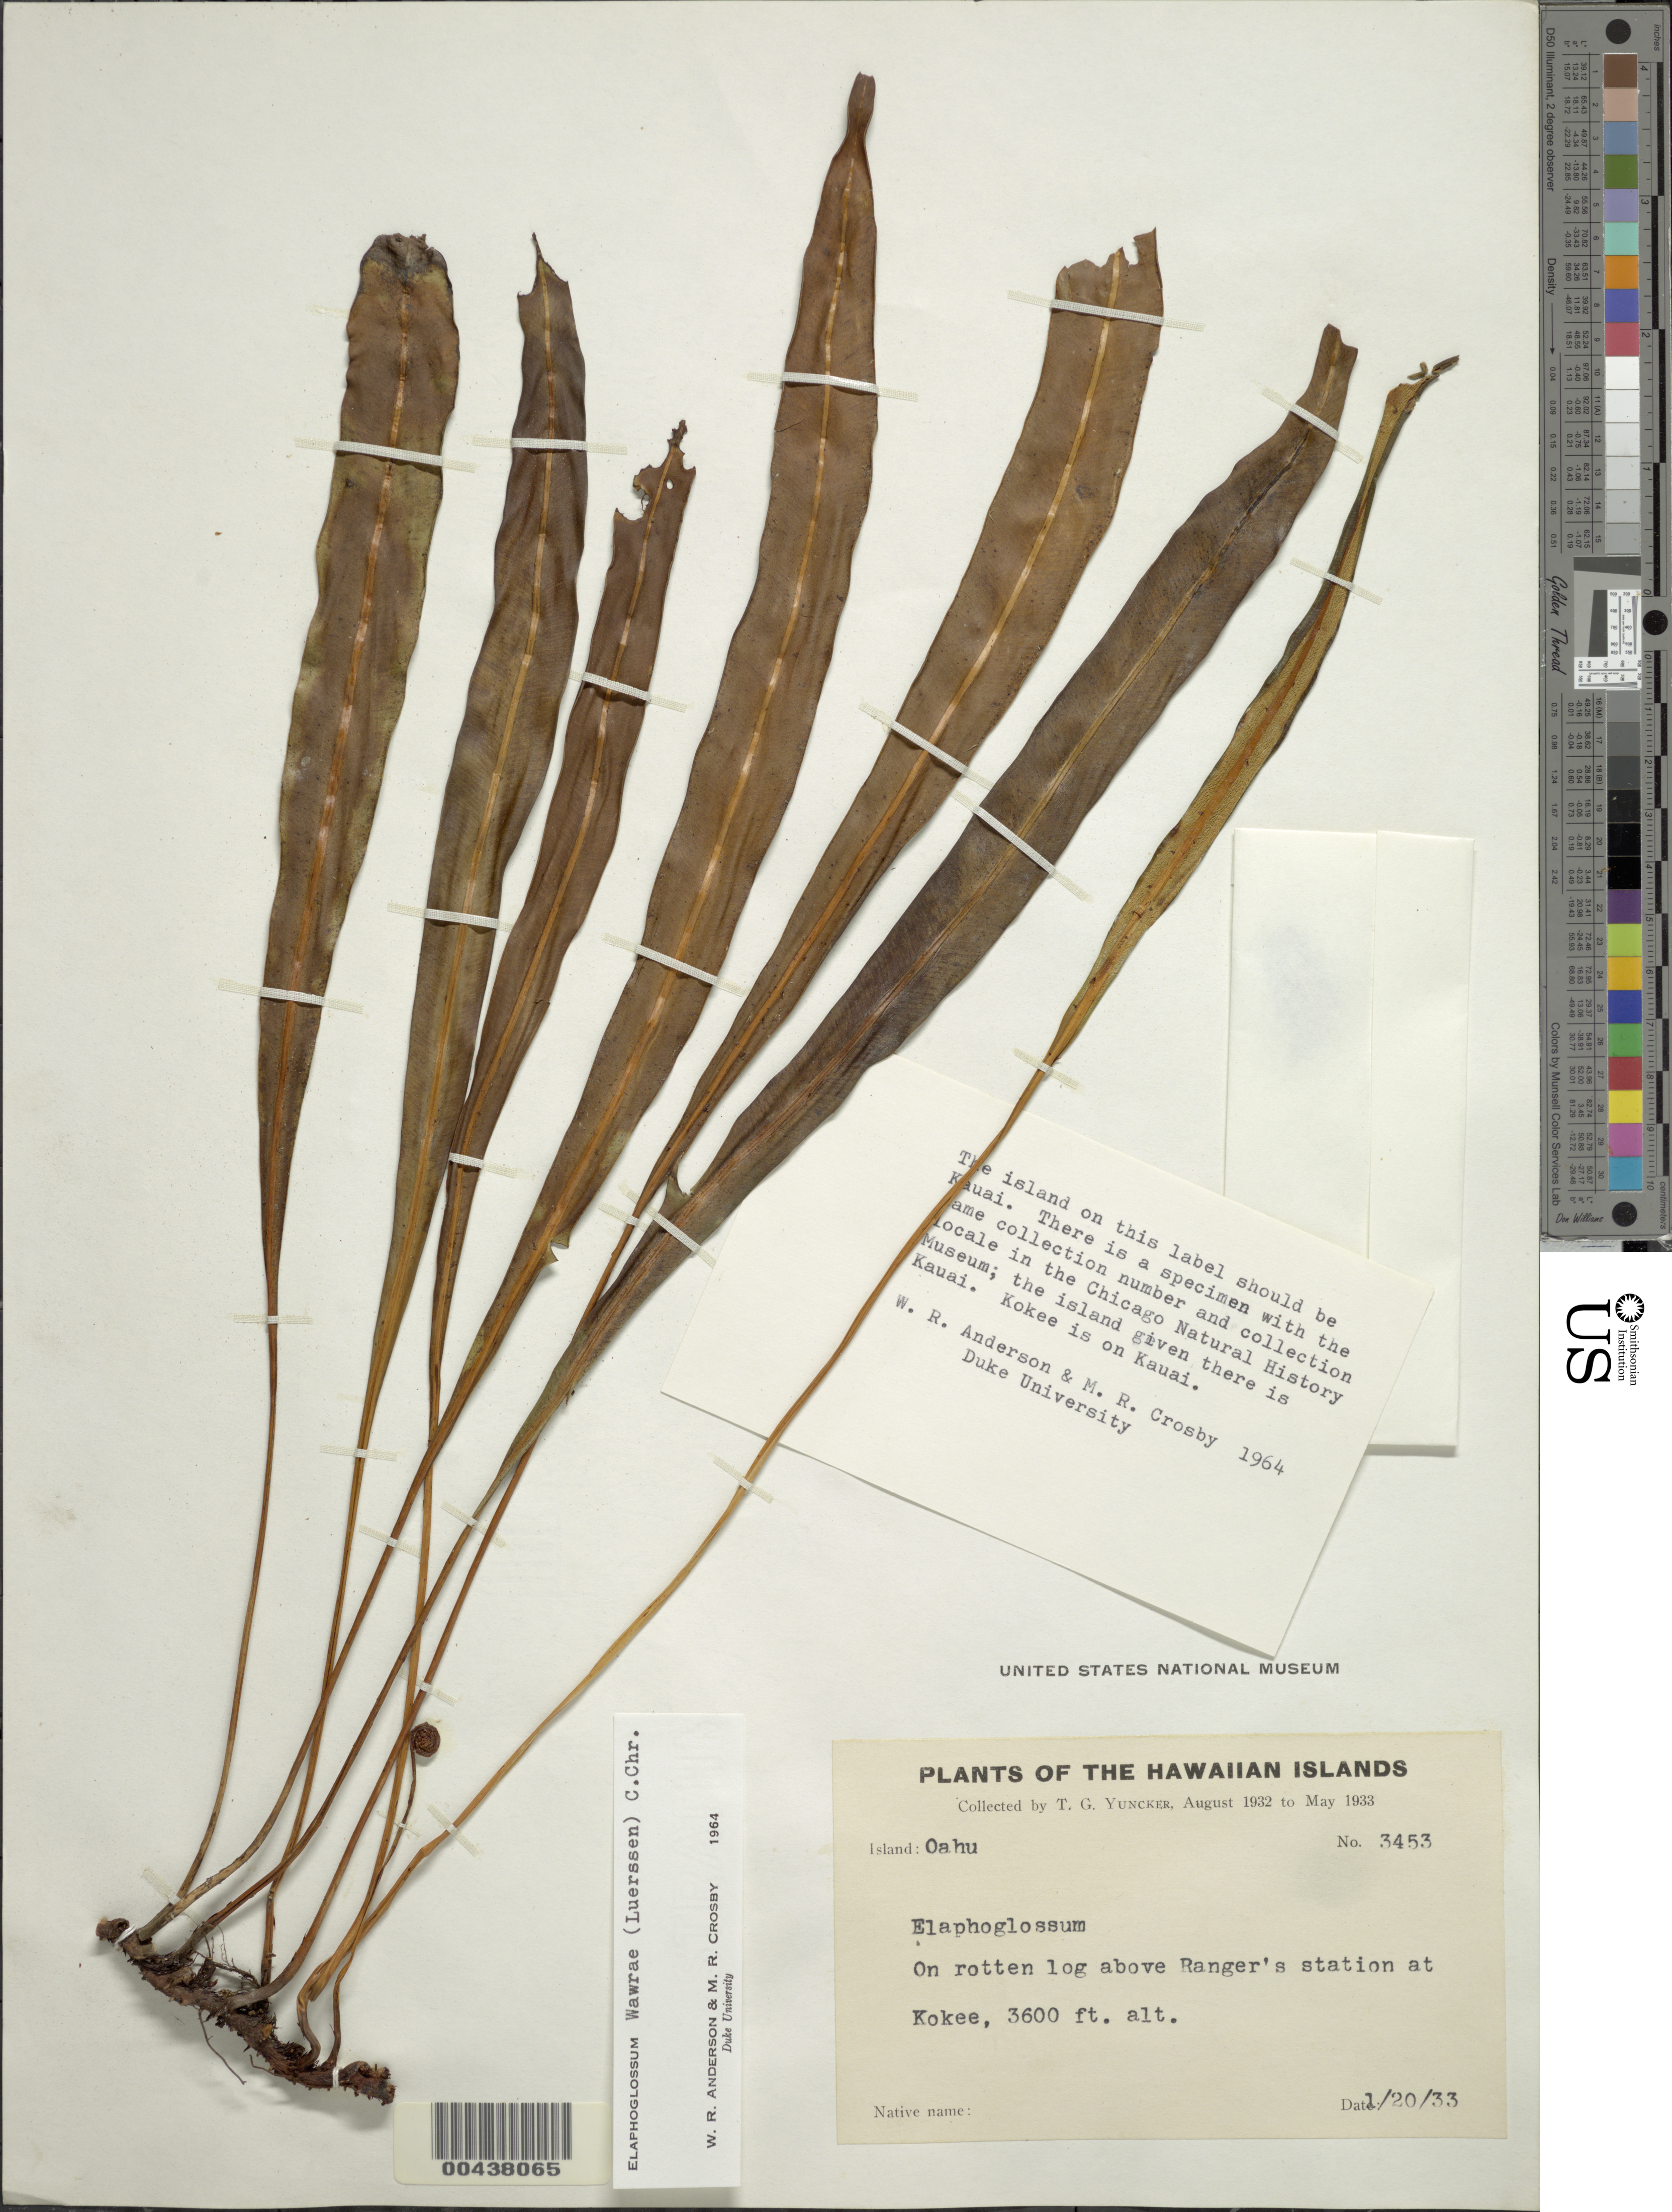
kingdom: Plantae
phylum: Tracheophyta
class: Polypodiopsida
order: Polypodiales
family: Dryopteridaceae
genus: Elaphoglossum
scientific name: Elaphoglossum wawrae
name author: (Luerss.) C. Chr.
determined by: Anderson, W. R.; Crosby, M.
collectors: T. G. Yuncker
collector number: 3453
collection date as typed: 20 Jan 1933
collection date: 1933-01-20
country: United States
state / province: Hawaii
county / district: Kauai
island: Kaua'i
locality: above Ranger's station at Kokee (Oahu?)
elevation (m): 1097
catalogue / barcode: US 1718156